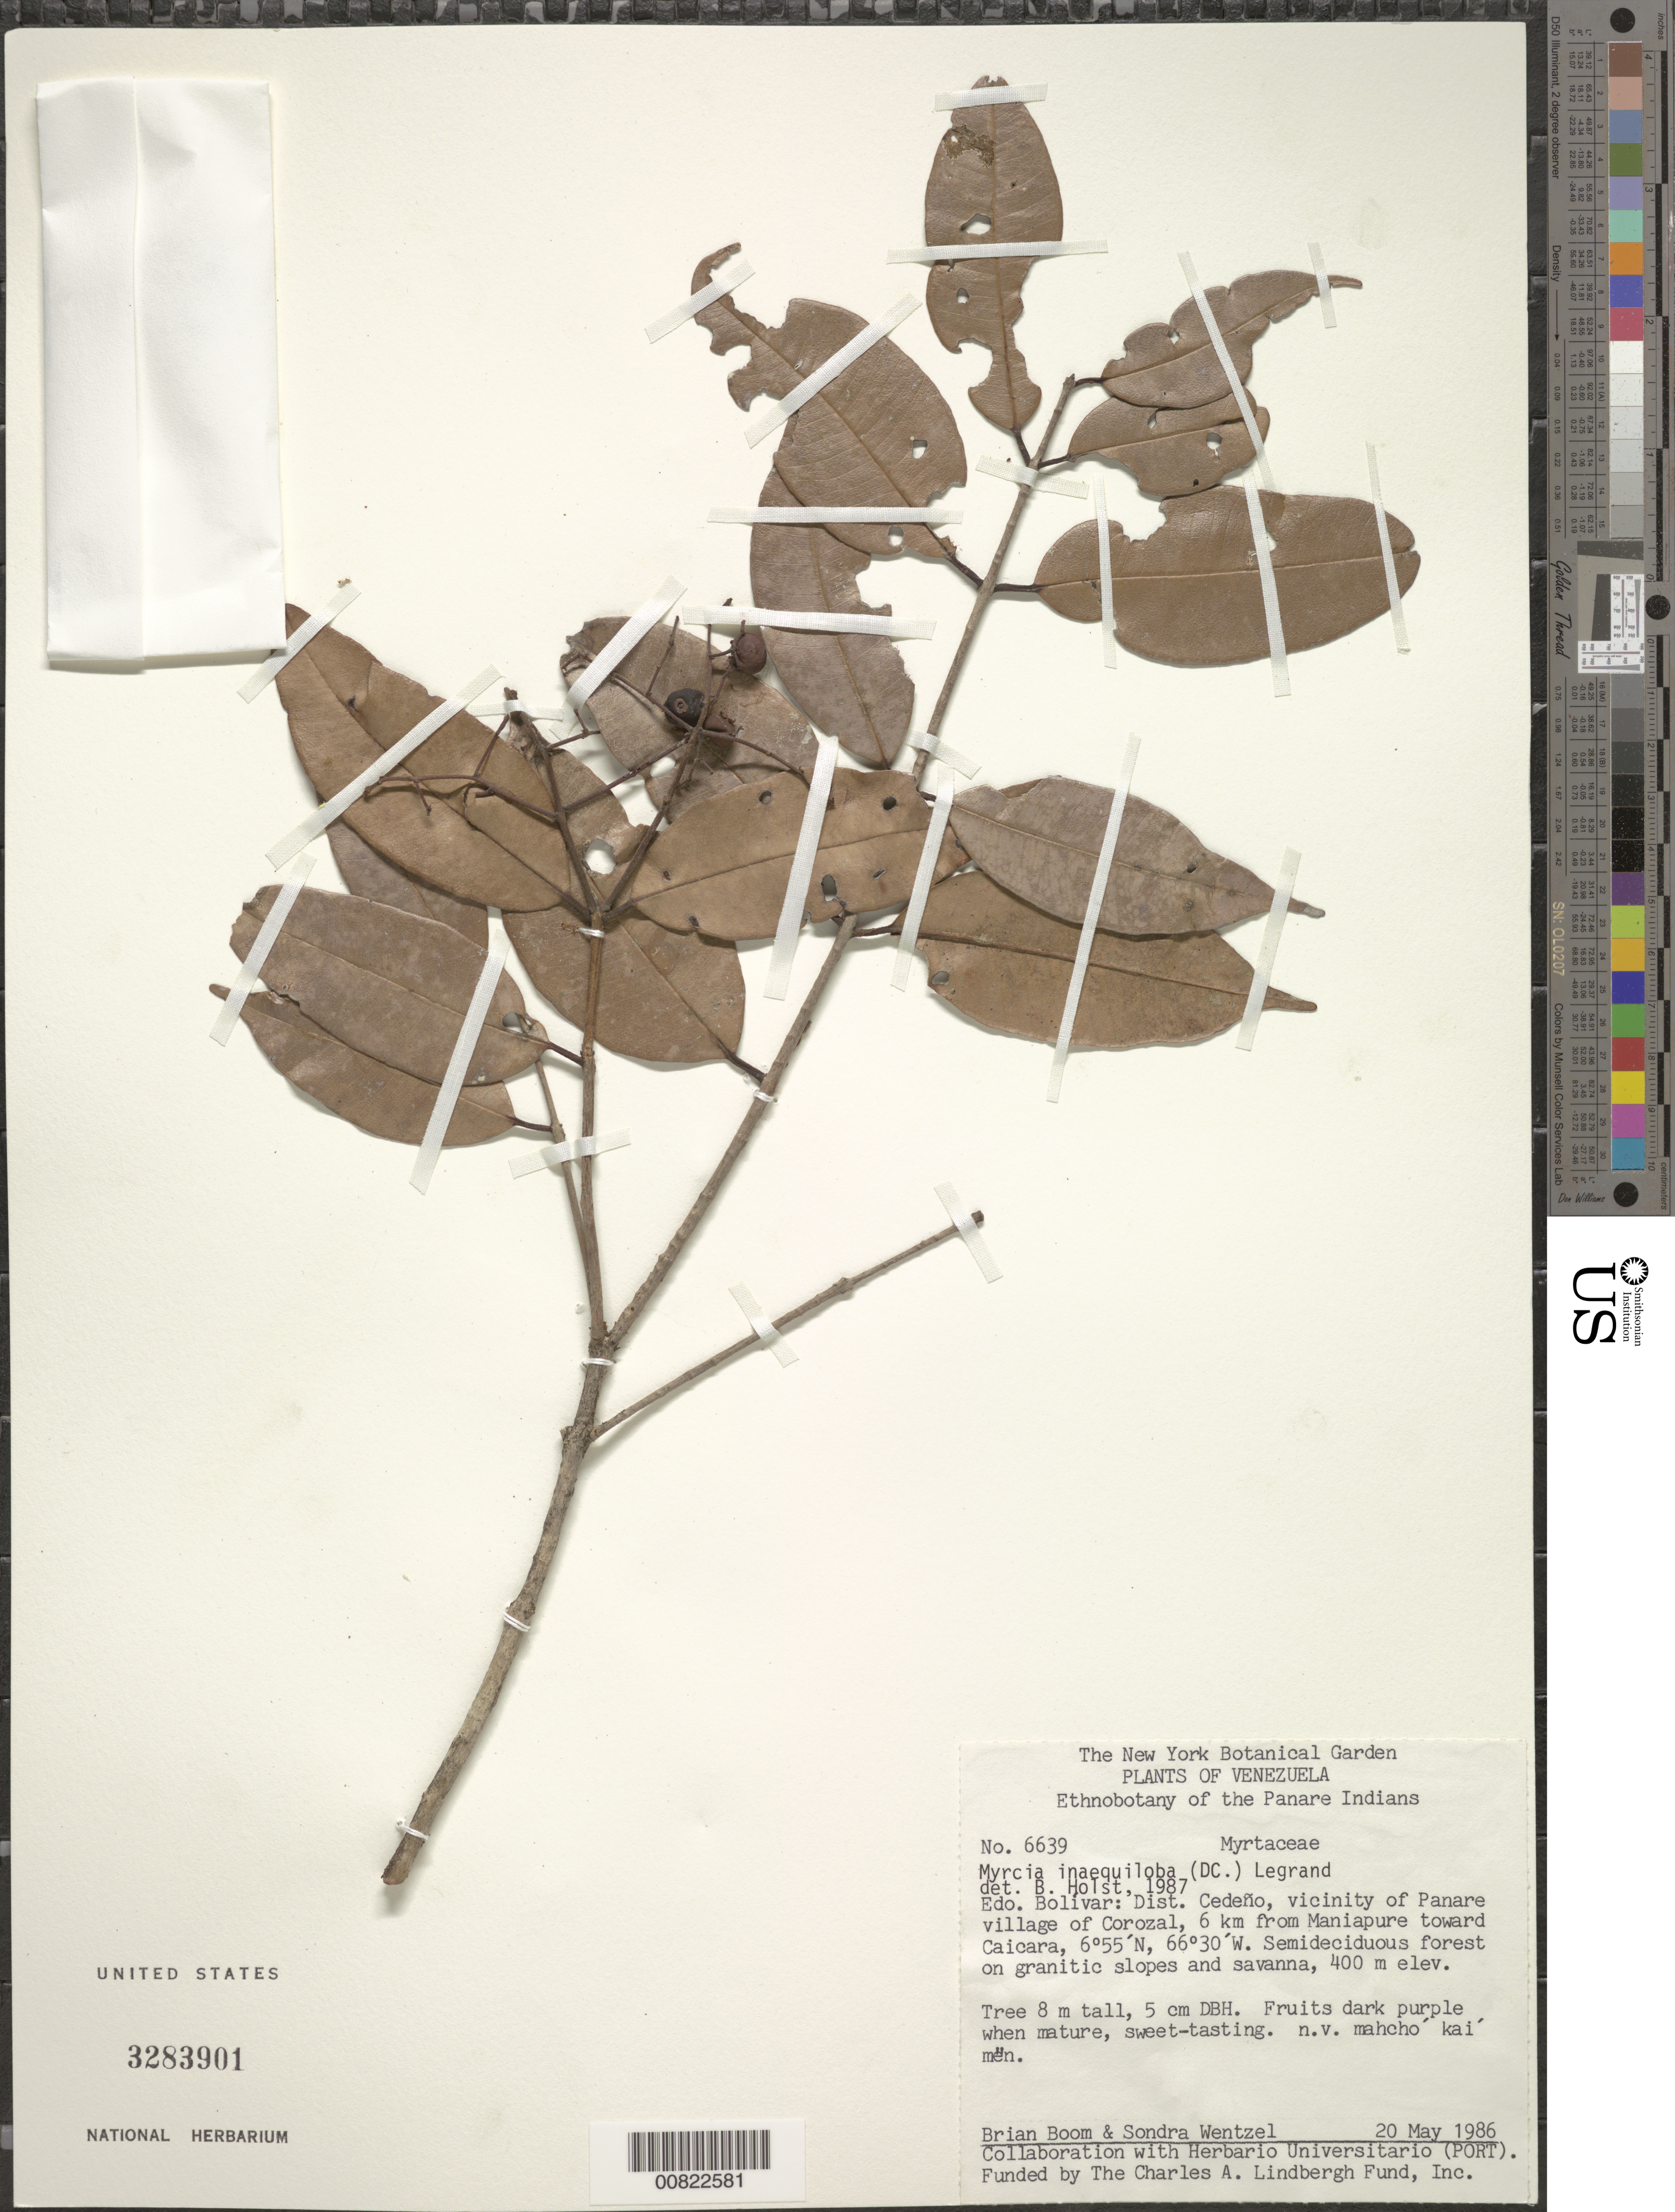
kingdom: Plantae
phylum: Tracheophyta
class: Magnoliopsida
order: Myrtales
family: Myrtaceae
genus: Myrcia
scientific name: Myrcia inaequiloba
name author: (DC.) D. Legrand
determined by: Holst, Bruce K.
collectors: B. M. Boom & S. Wentzel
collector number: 6639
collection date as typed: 20-May-86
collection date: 1986-05-20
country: Venezuela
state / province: Bolívar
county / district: Cedeño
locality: Panare village of Corozal, vic., 6 km from Maniapure toward Caicara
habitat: Semideciduous forest on granitic slopes and savanna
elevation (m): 400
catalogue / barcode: US 3283901